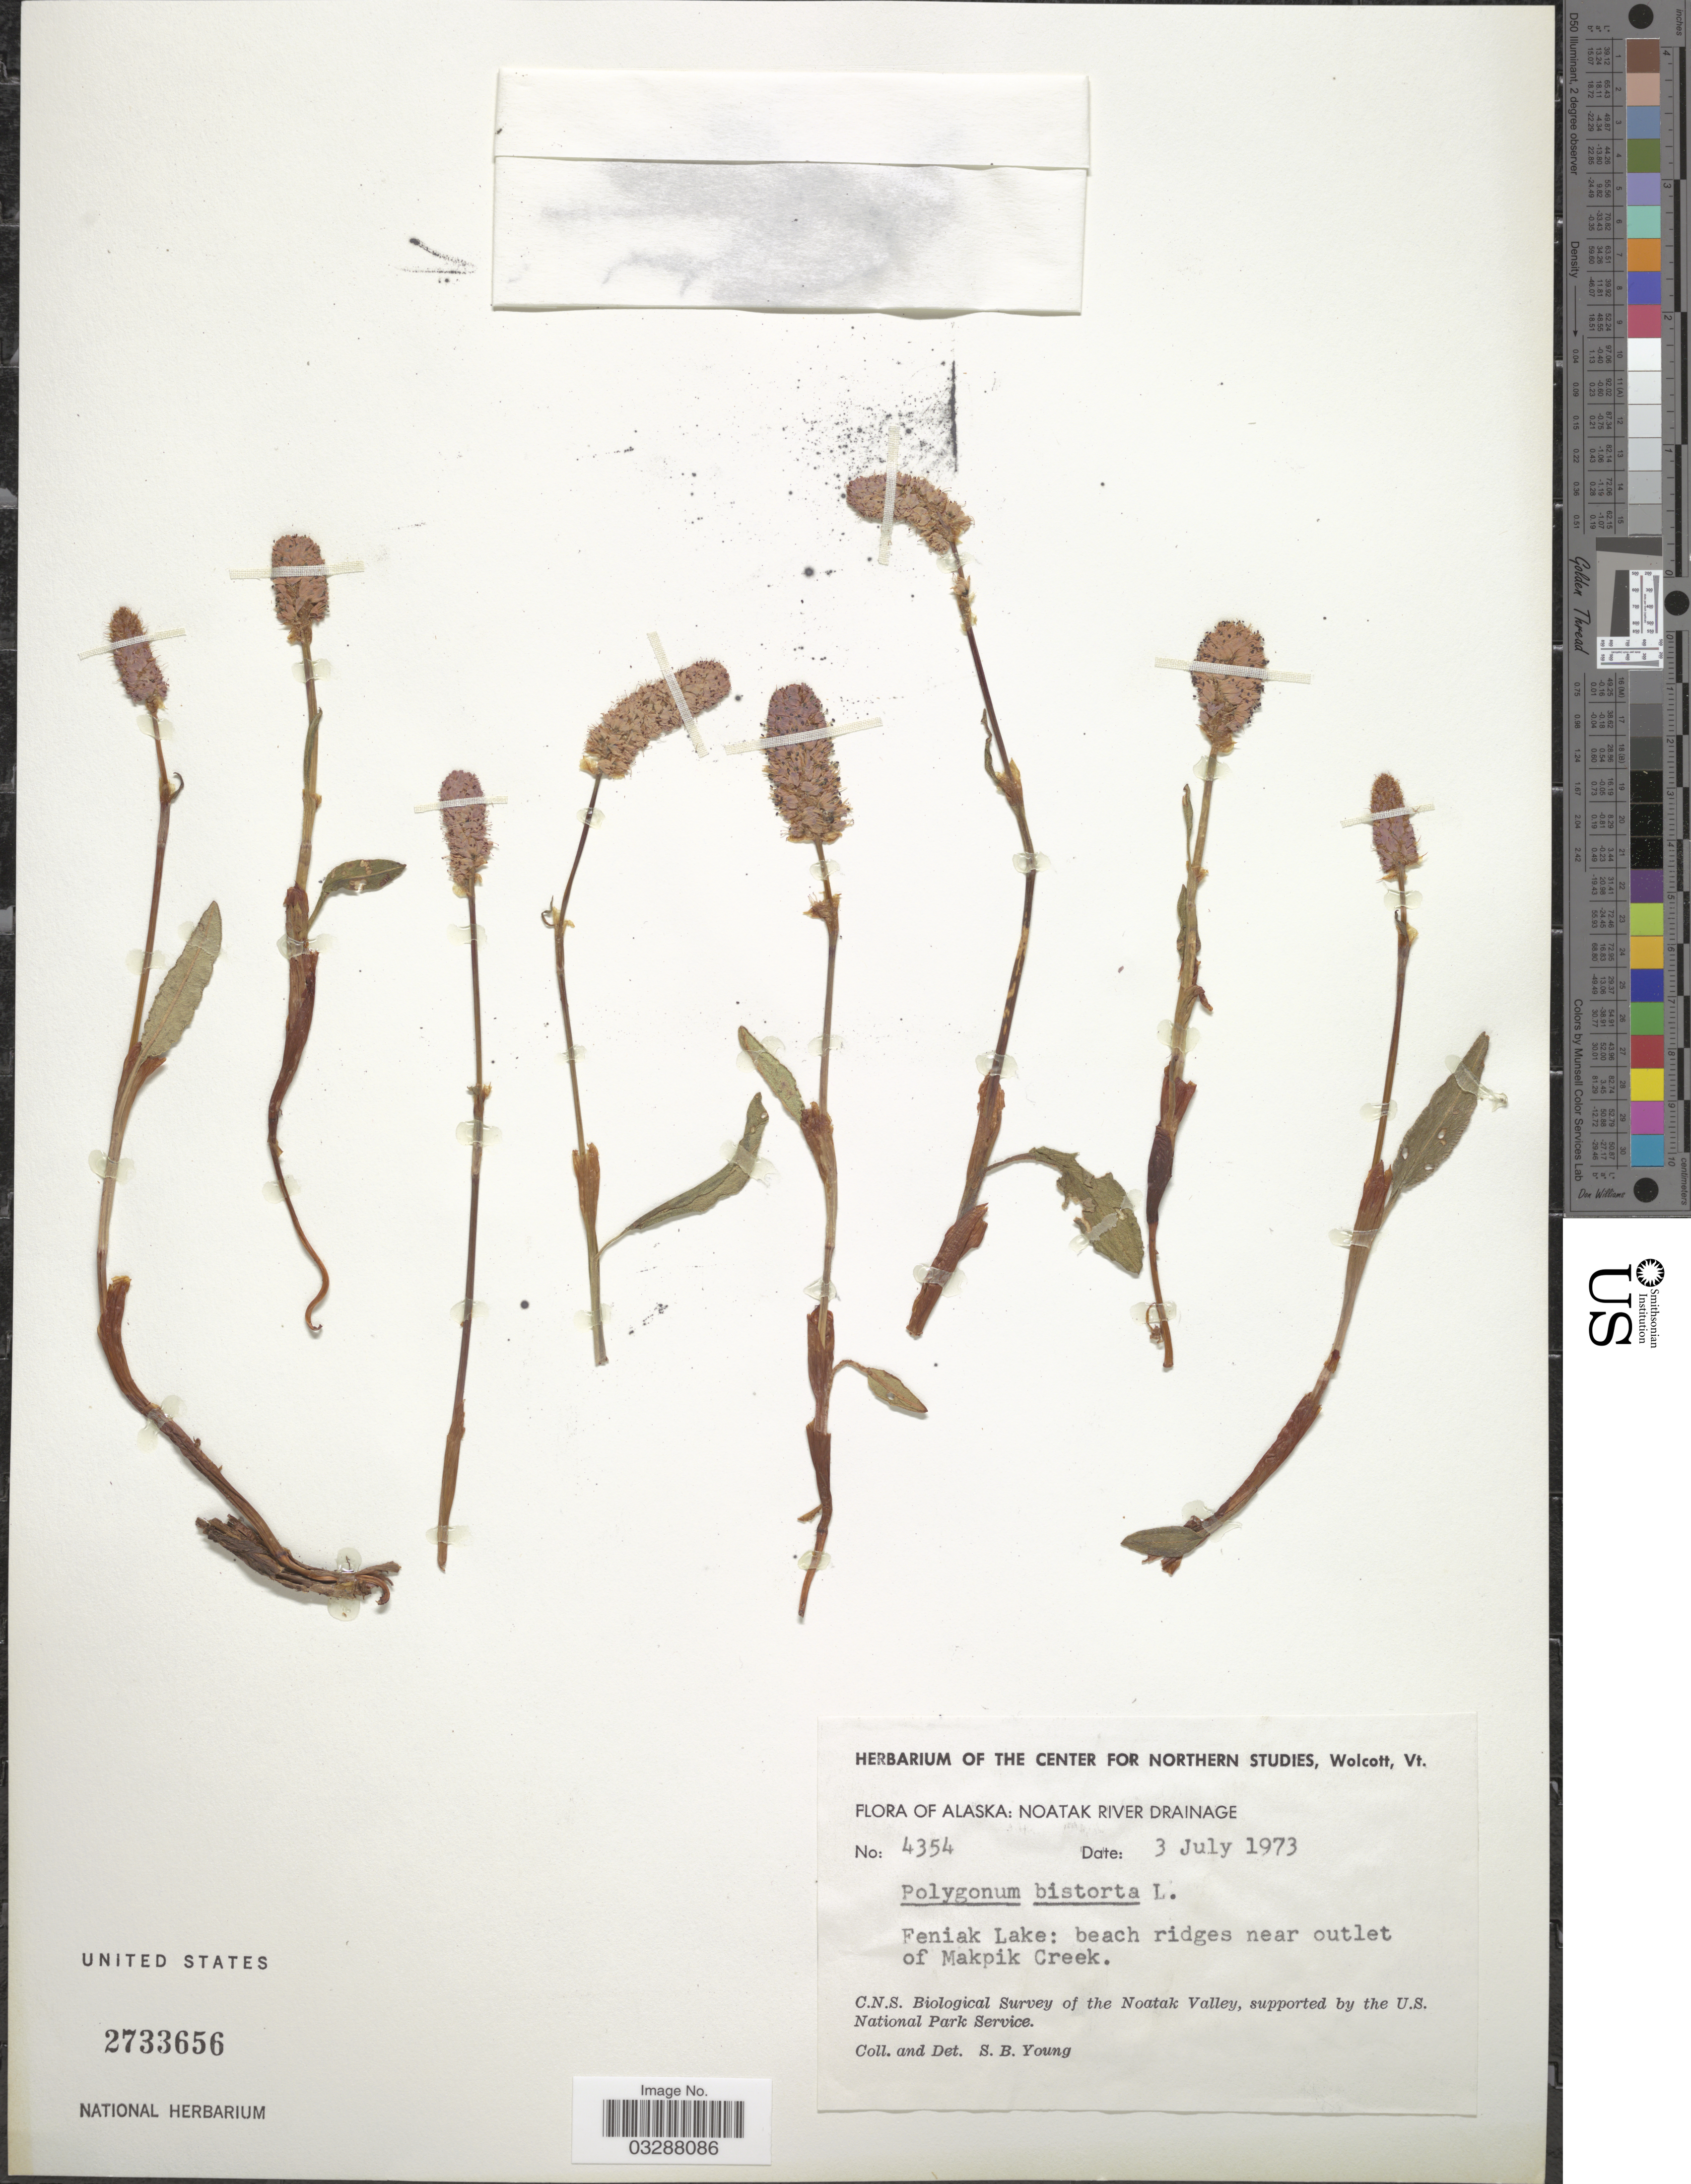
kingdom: Plantae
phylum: Tracheophyta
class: Magnoliopsida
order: Caryophyllales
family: Polygonaceae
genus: Bistorta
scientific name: Bistorta plumosa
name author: (Small) Greene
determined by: Strong, Mark T., (BOT), Smithsonian Institution - National Museum of Natural History (UNITED STATES)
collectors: S. Young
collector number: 4354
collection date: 1973-07-03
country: United States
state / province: Alaska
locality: Noatak River Drainage. Feniak Lake: beach ridges near outlet of Makpik Creek.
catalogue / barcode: US 2733656